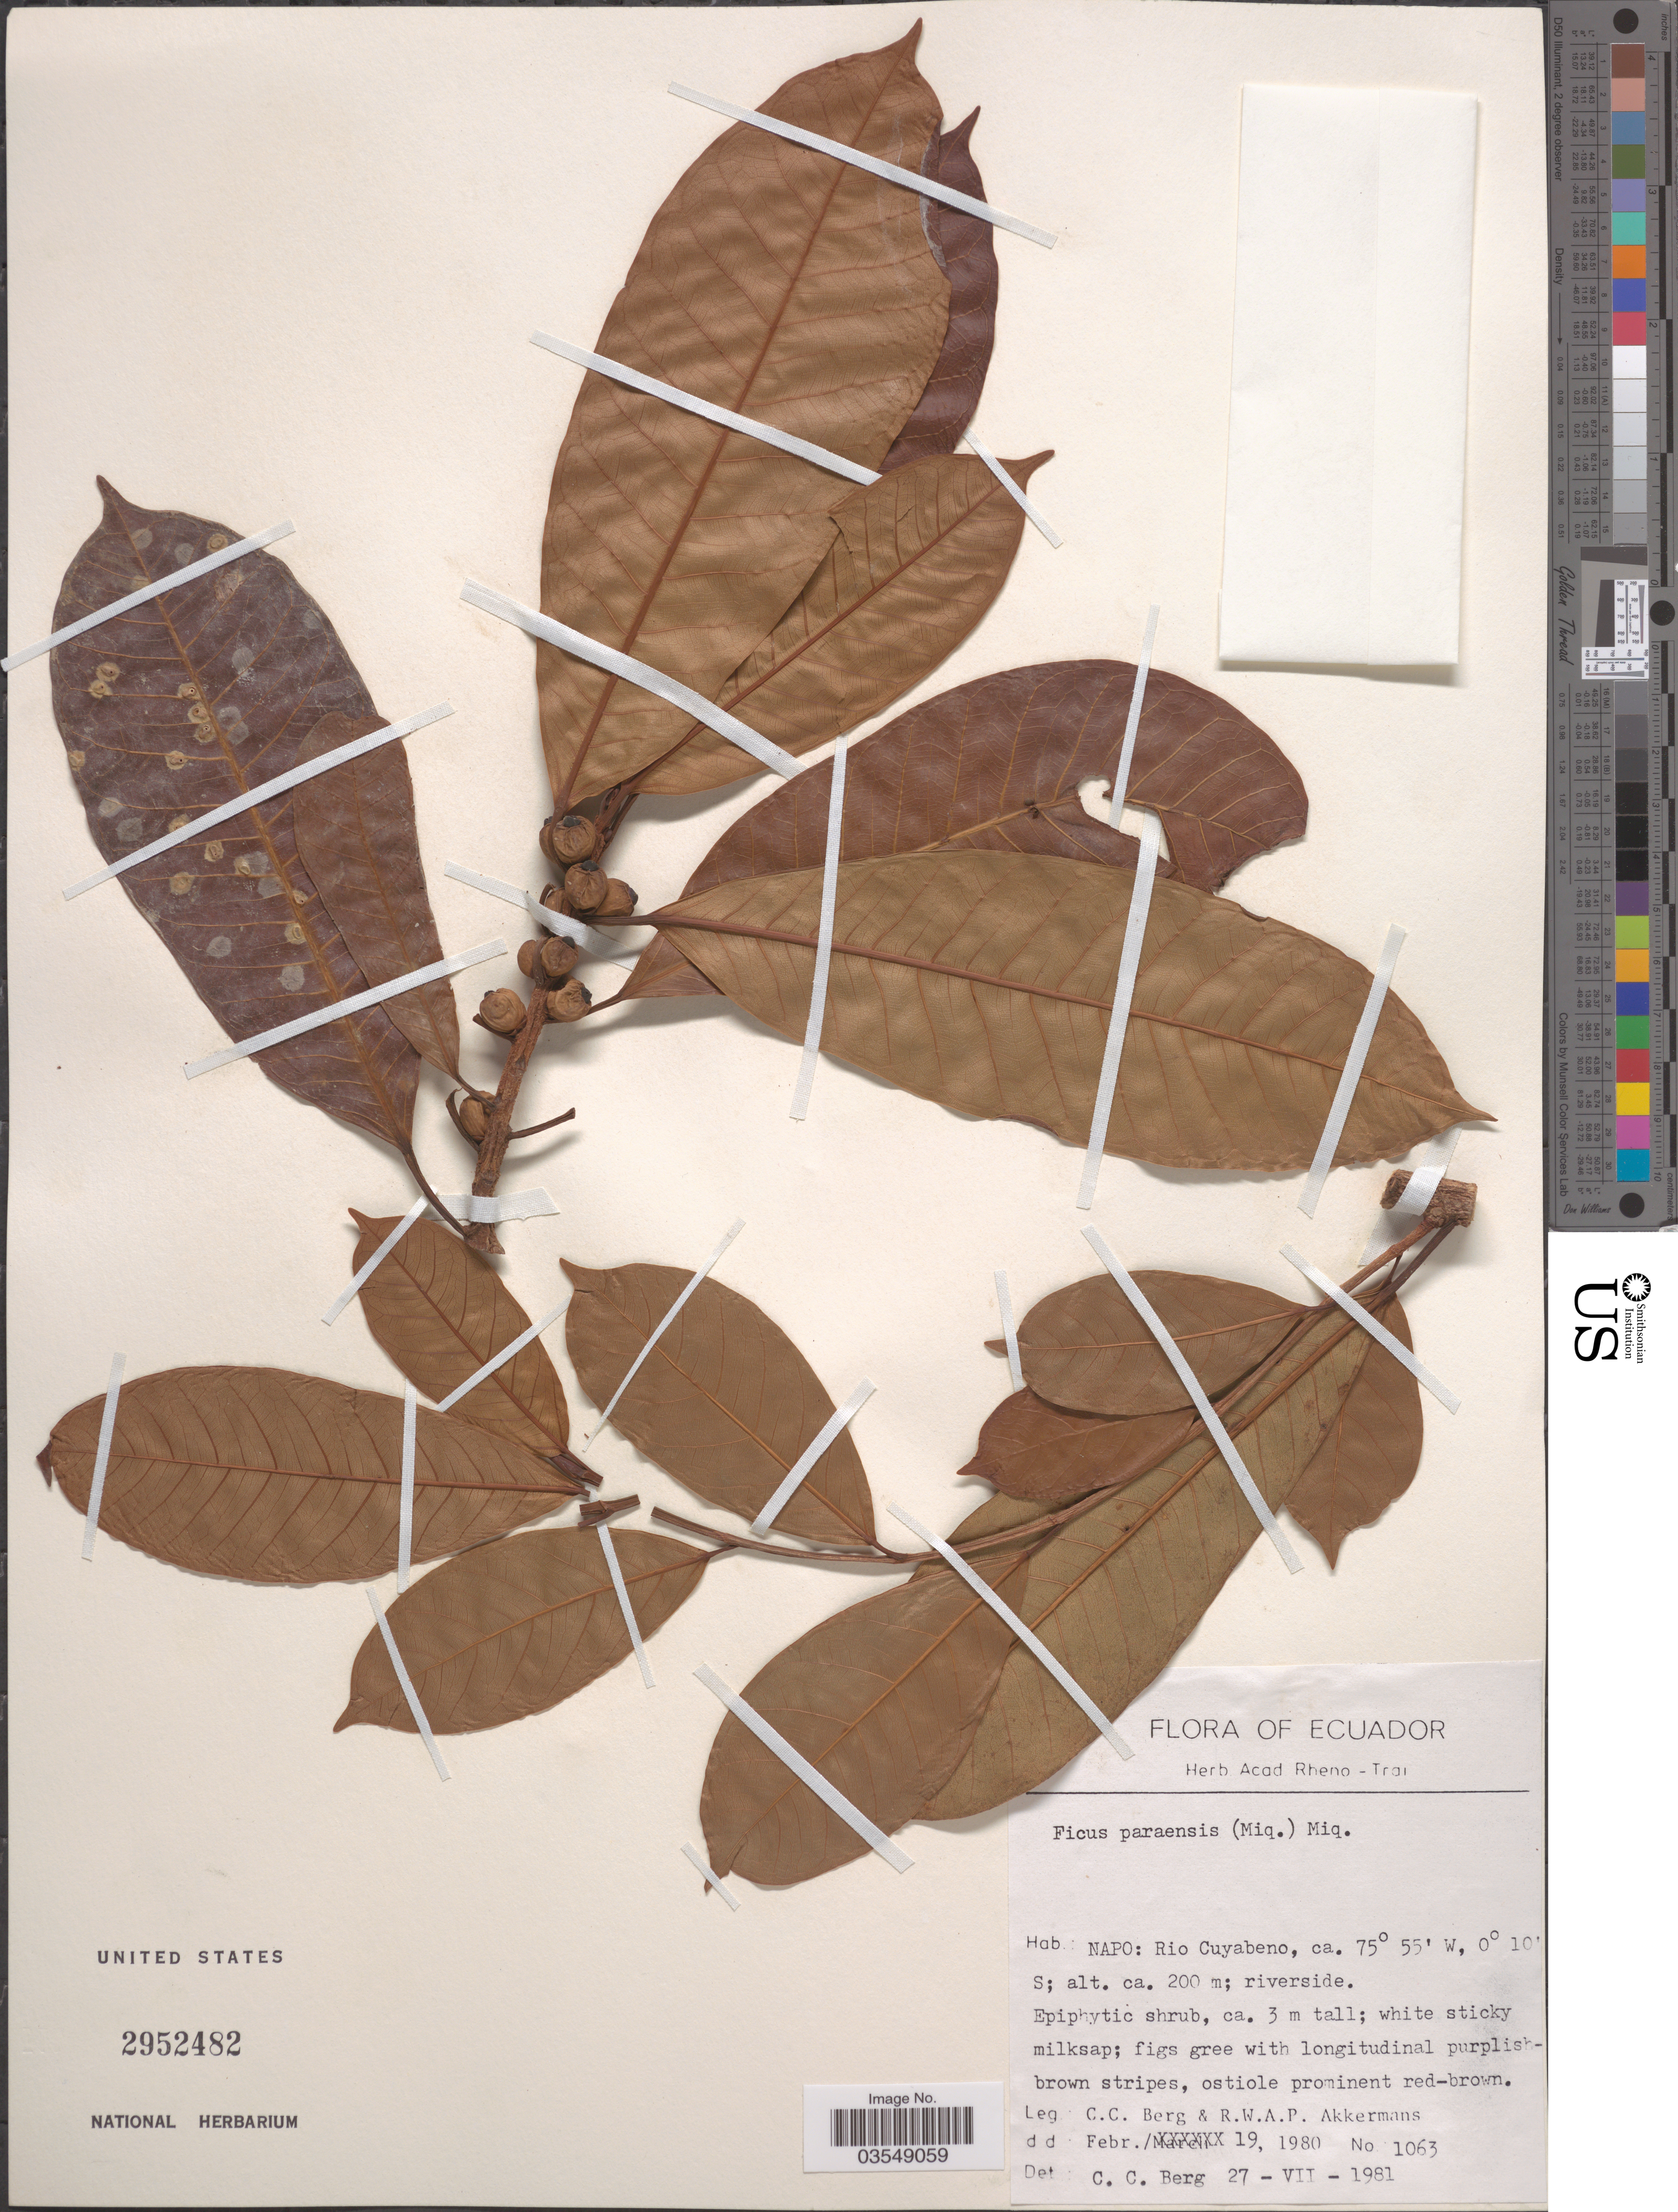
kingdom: Plantae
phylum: Tracheophyta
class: Magnoliopsida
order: Rosales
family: Moraceae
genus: Ficus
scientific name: Ficus paraensis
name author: (Miq.) Miq.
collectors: C. C. Berg & R. W. A. P. Akkermans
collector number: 1063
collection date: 1980-02-19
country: Ecuador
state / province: Napo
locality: Rio Cuyabeno, riverside.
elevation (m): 200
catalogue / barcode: US 2952482